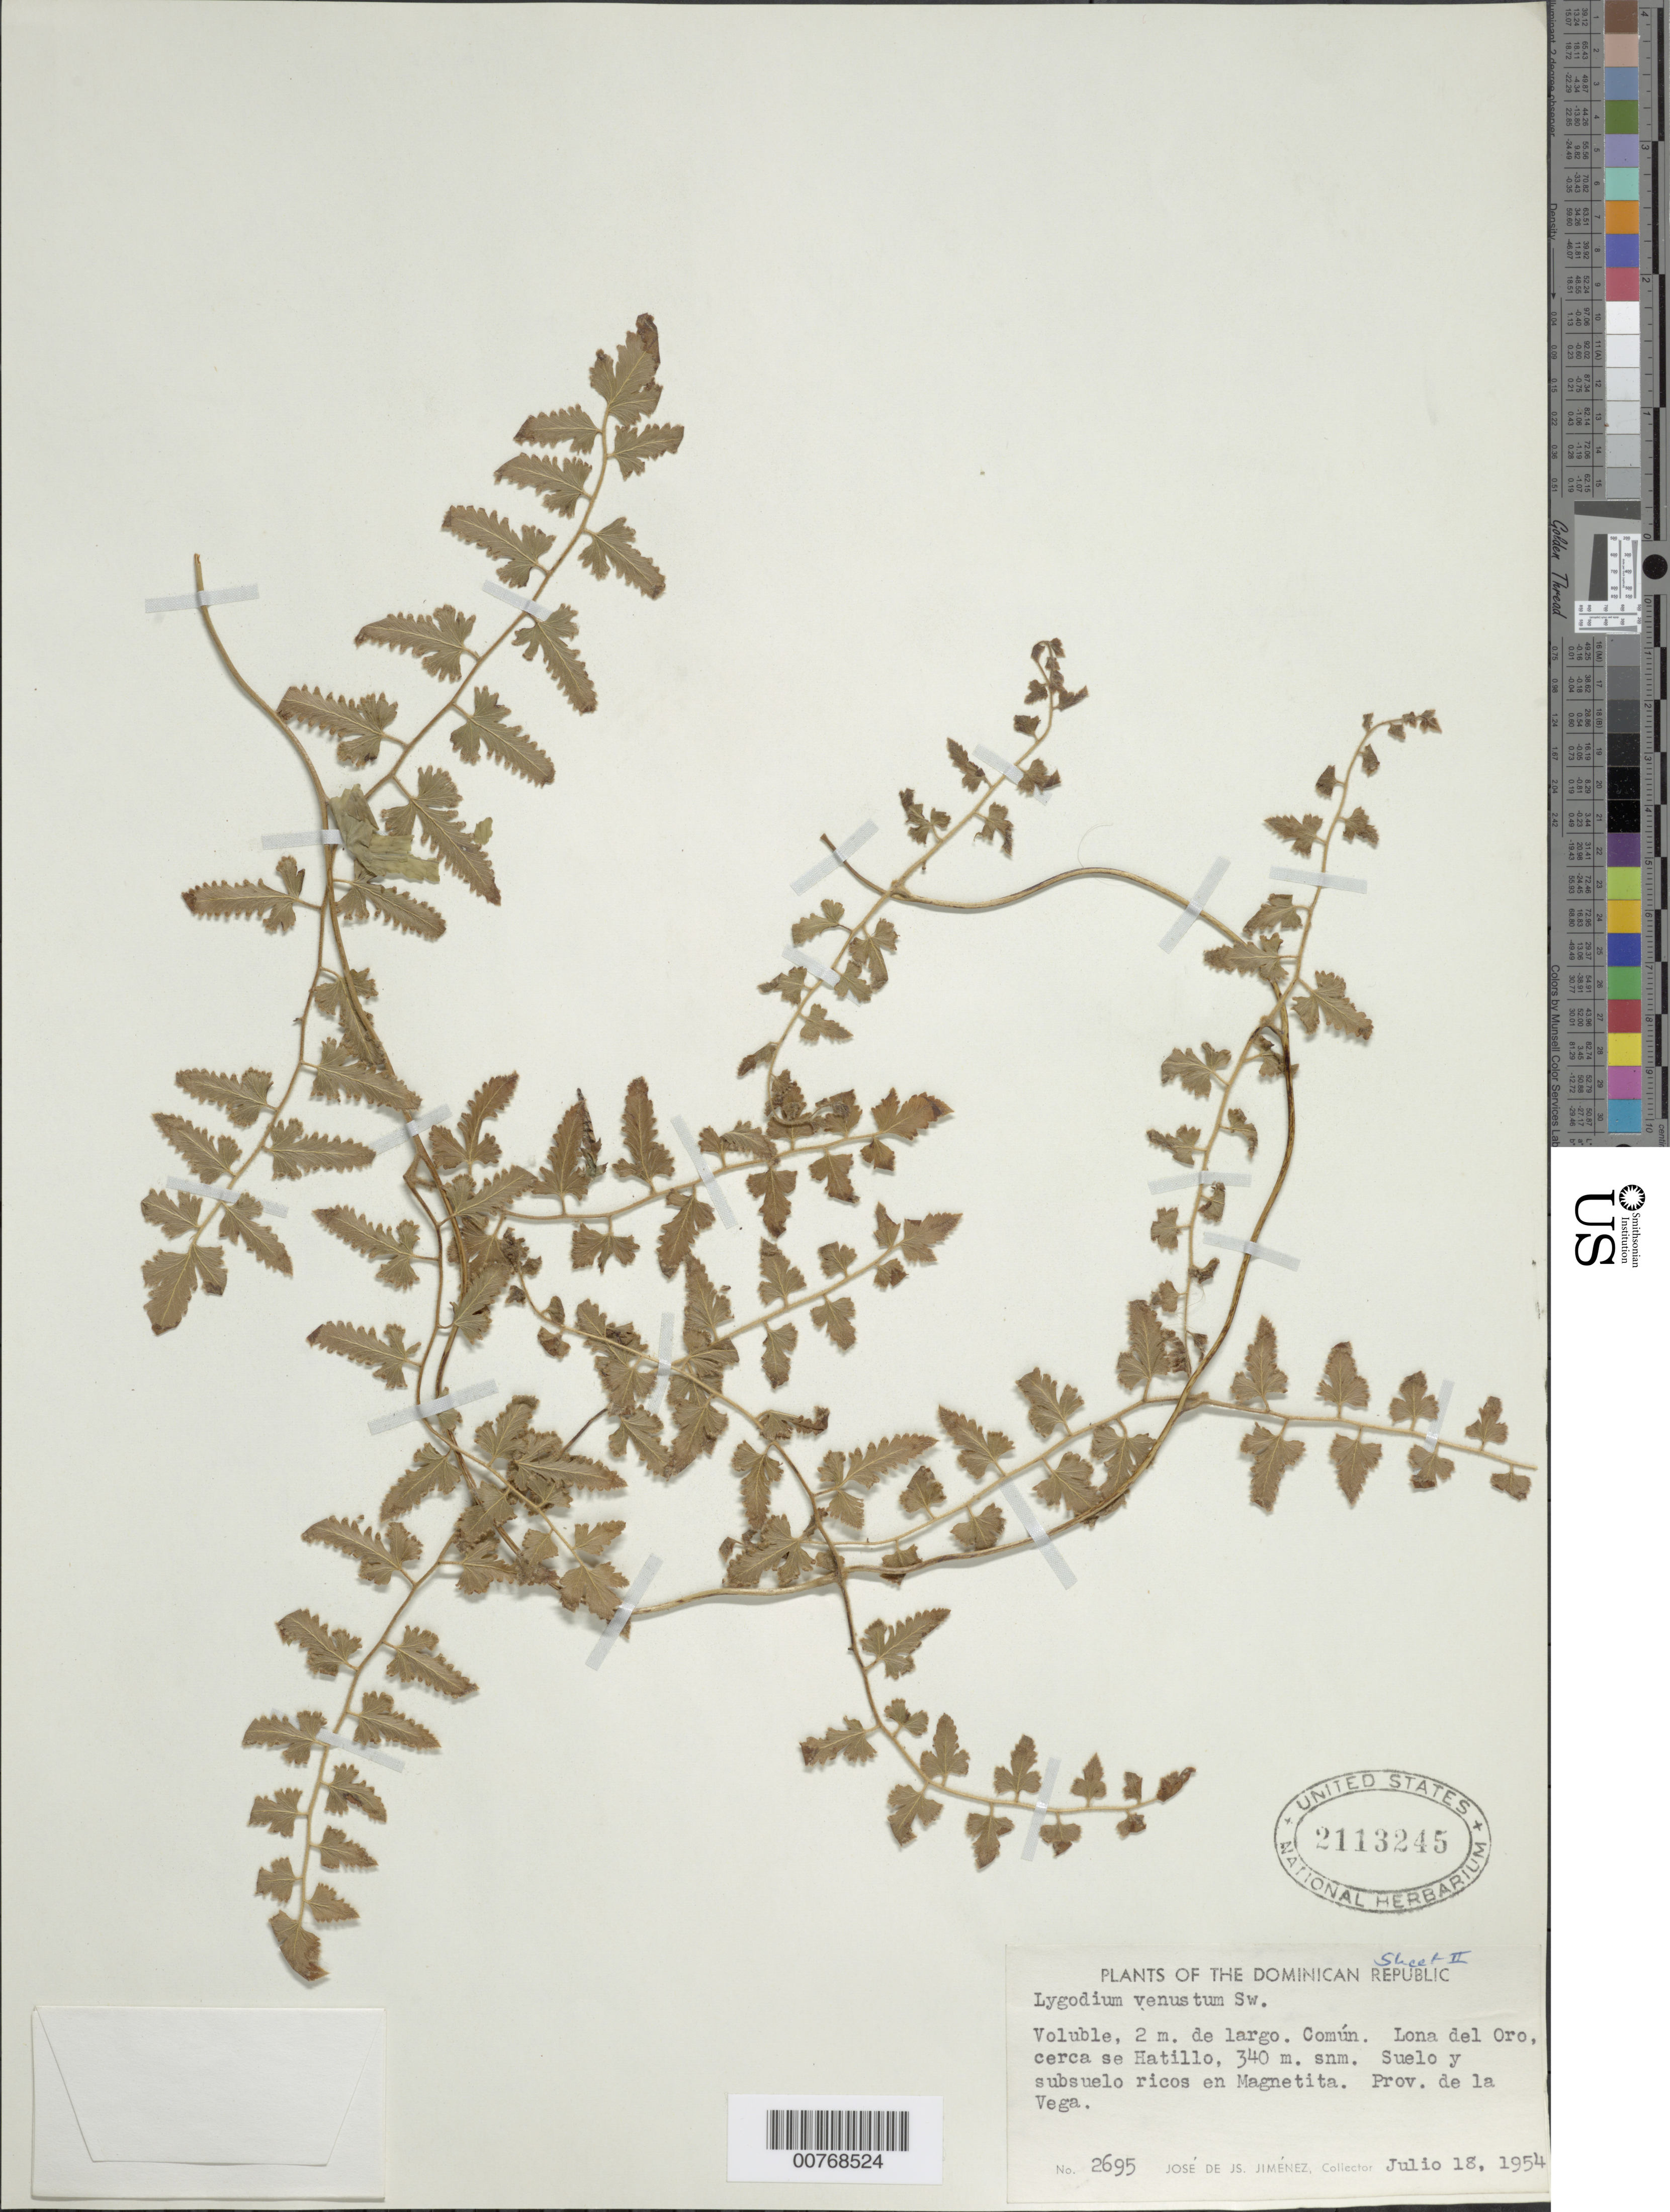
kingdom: Plantae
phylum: Tracheophyta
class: Polypodiopsida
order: Schizaeales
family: Lygodiaceae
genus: Lygodium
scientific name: Lygodium venustum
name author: Sw.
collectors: J. J. Jiménez Almonte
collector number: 2695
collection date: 1954-07-18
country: Dominican Republic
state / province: La Vega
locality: Suelo y subsuelo ricos en Magnetita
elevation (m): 340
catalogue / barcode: US 2113245